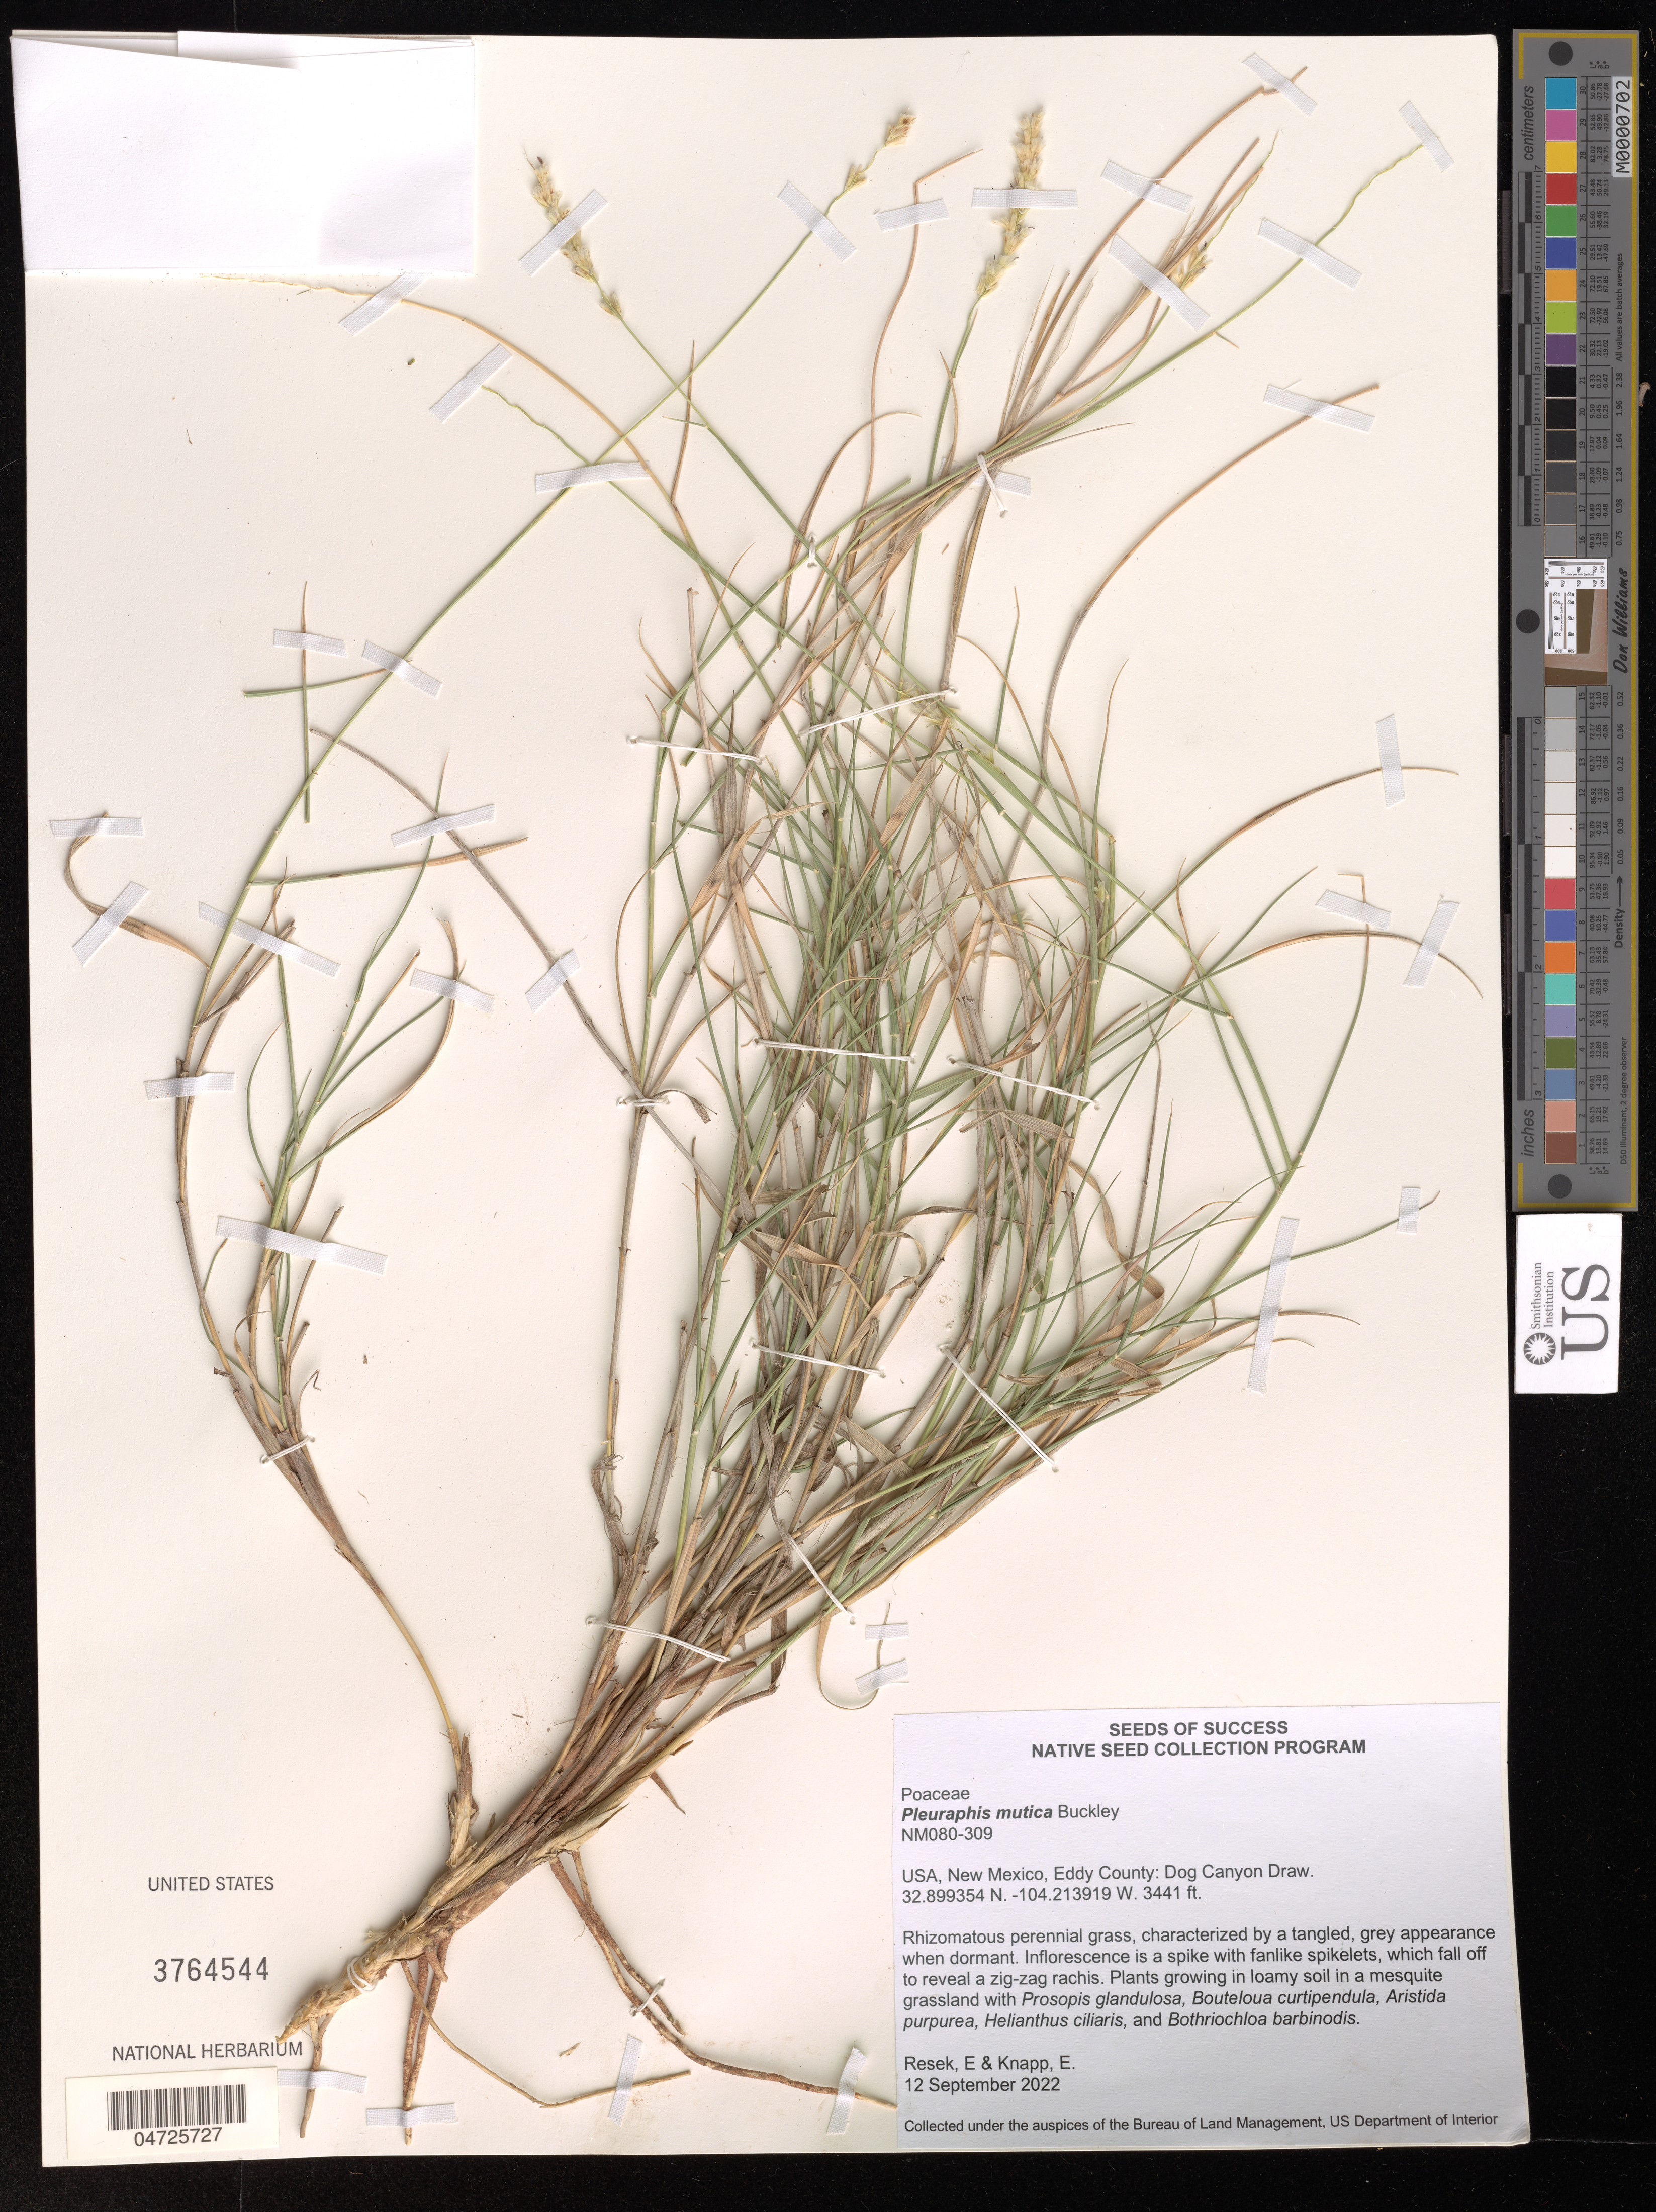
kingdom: Plantae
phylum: Tracheophyta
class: Liliopsida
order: Poales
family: Poaceae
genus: Pleuraphis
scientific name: Pleuraphis mutica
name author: Buckley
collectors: E. Resek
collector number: NM080-309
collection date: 2022-09-12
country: United States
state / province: New Mexico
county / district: Eddy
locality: Eddy County: Dog Canyon Draw.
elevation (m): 1049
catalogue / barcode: US 3764544